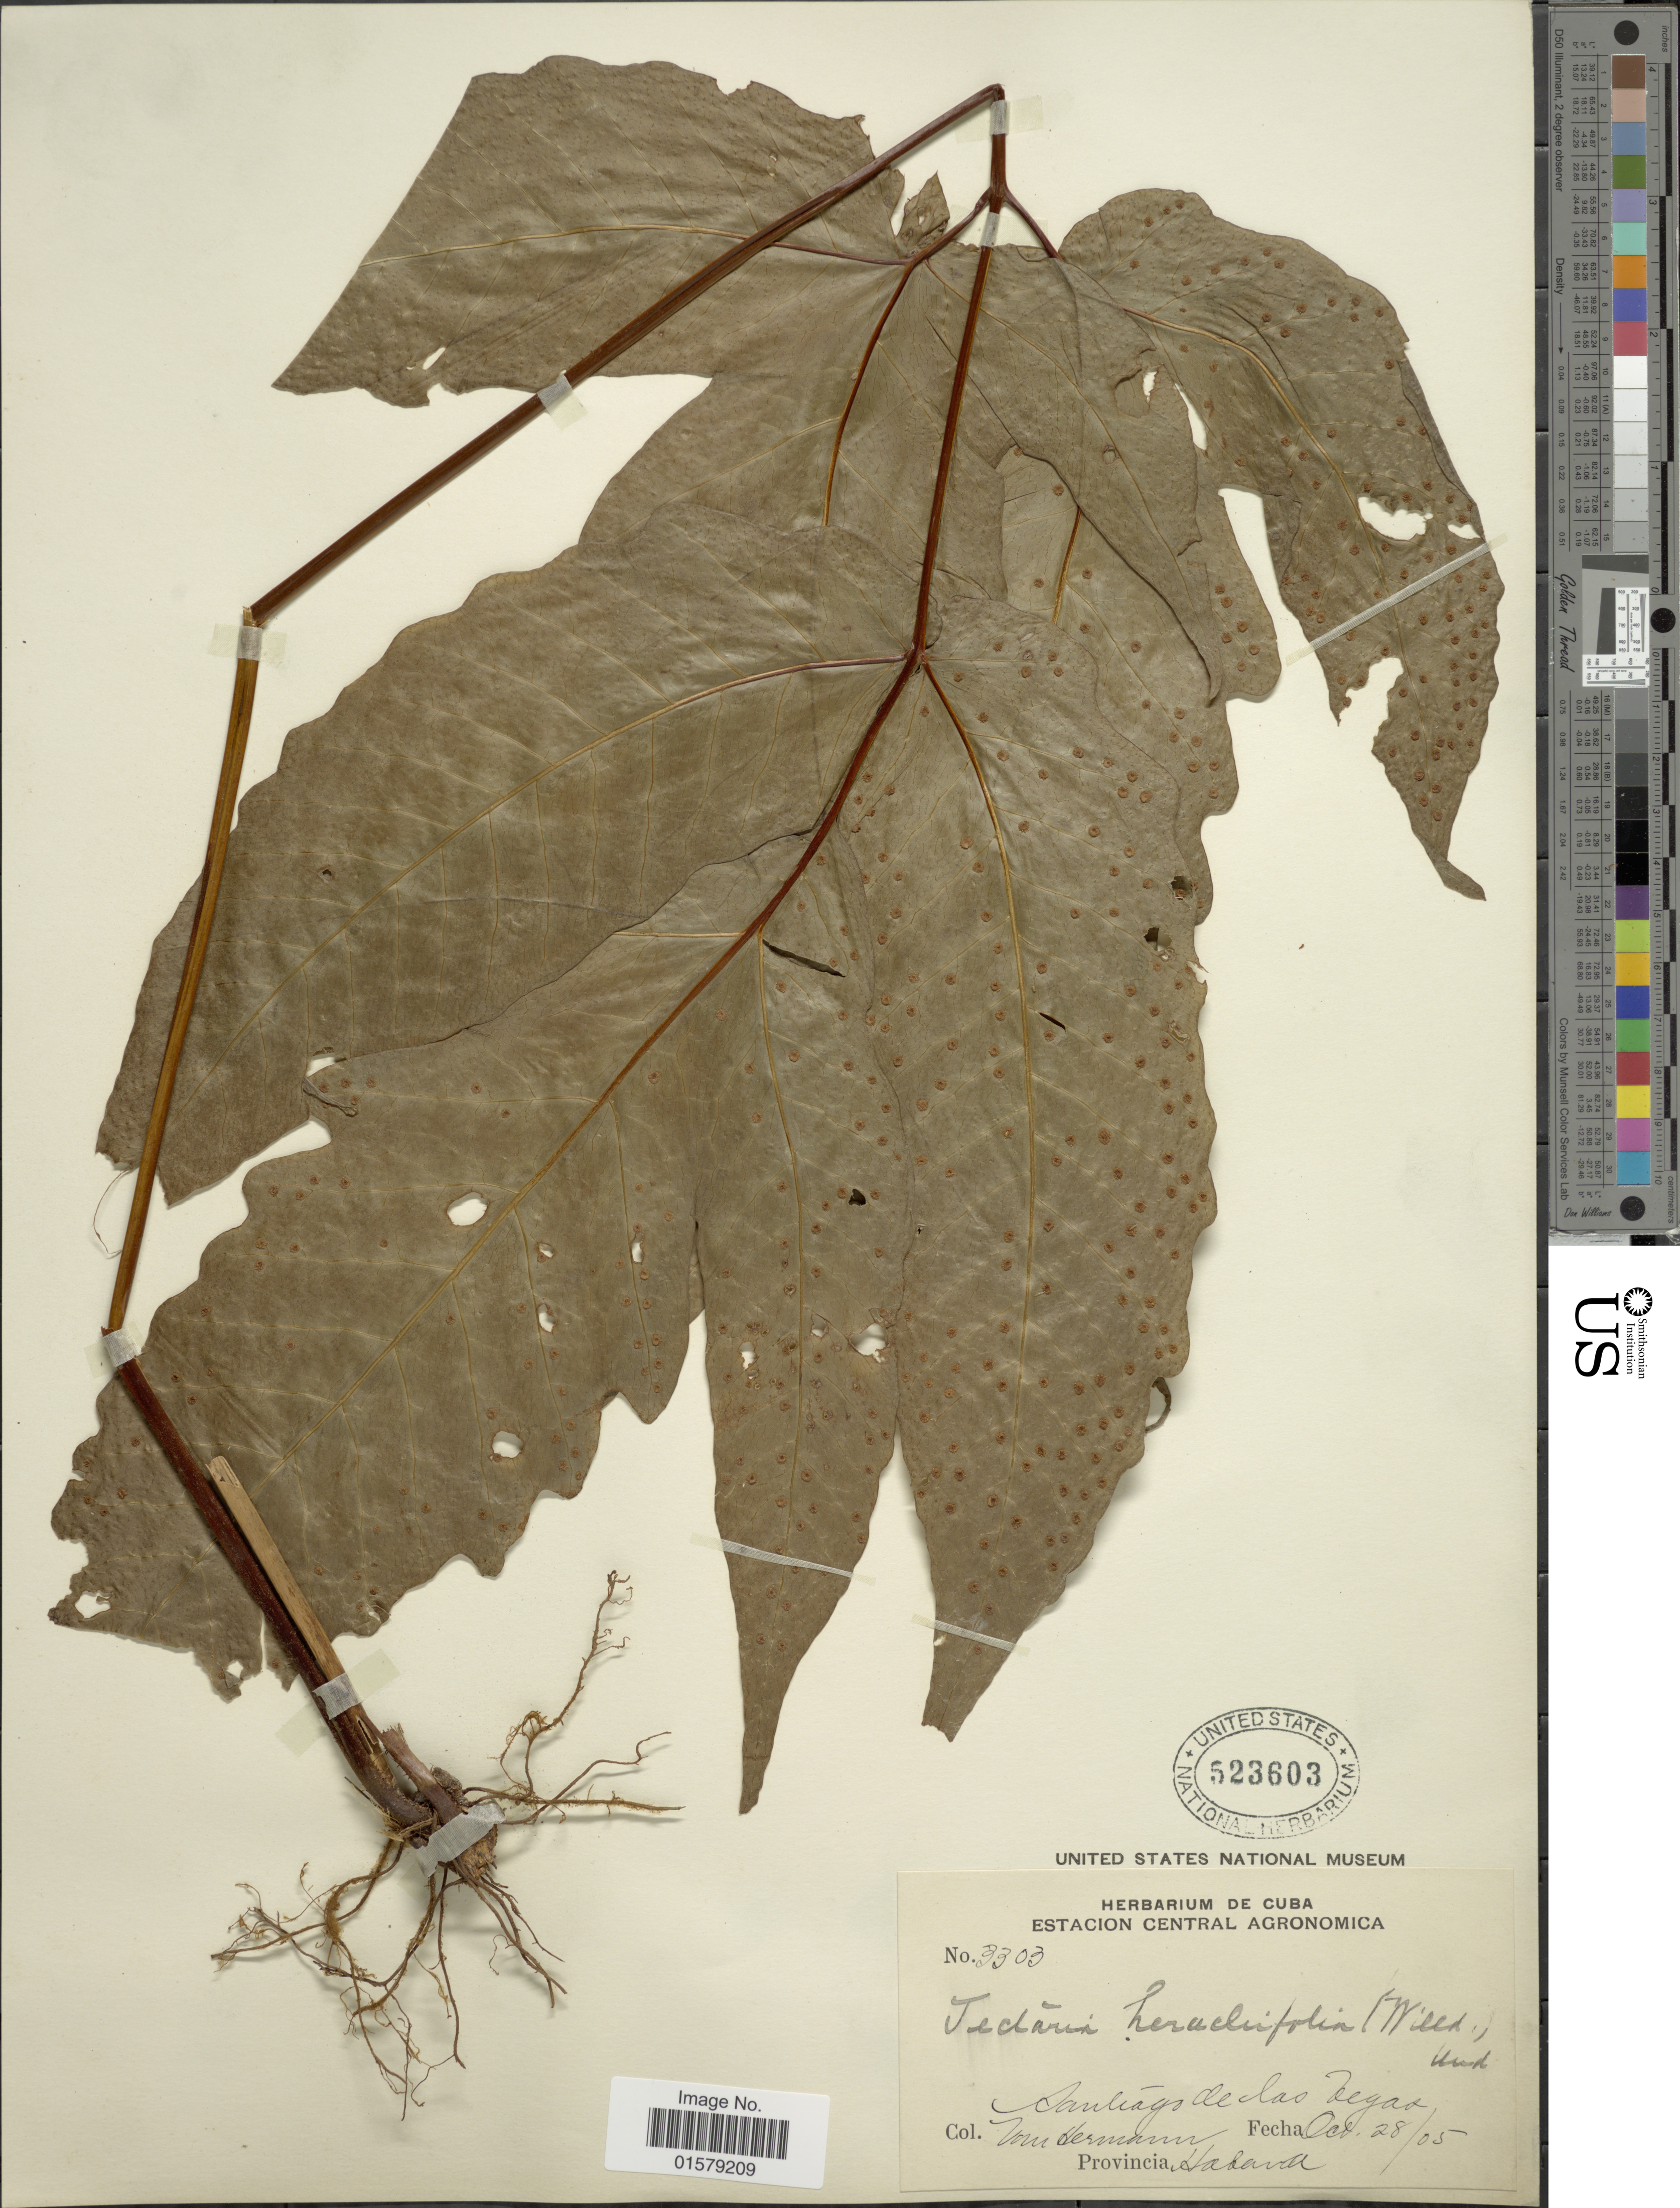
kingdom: Plantae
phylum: Tracheophyta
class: Polypodiopsida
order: Polypodiales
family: Tectariaceae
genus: Tectaria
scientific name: Tectaria heracleifolia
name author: (Willd.) Underw.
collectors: V. Hermann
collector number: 3303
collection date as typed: Transcribed d/m/y: 28/10/5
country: Cuba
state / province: La Habana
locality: Santiago de las Vegas.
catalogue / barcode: US 523603